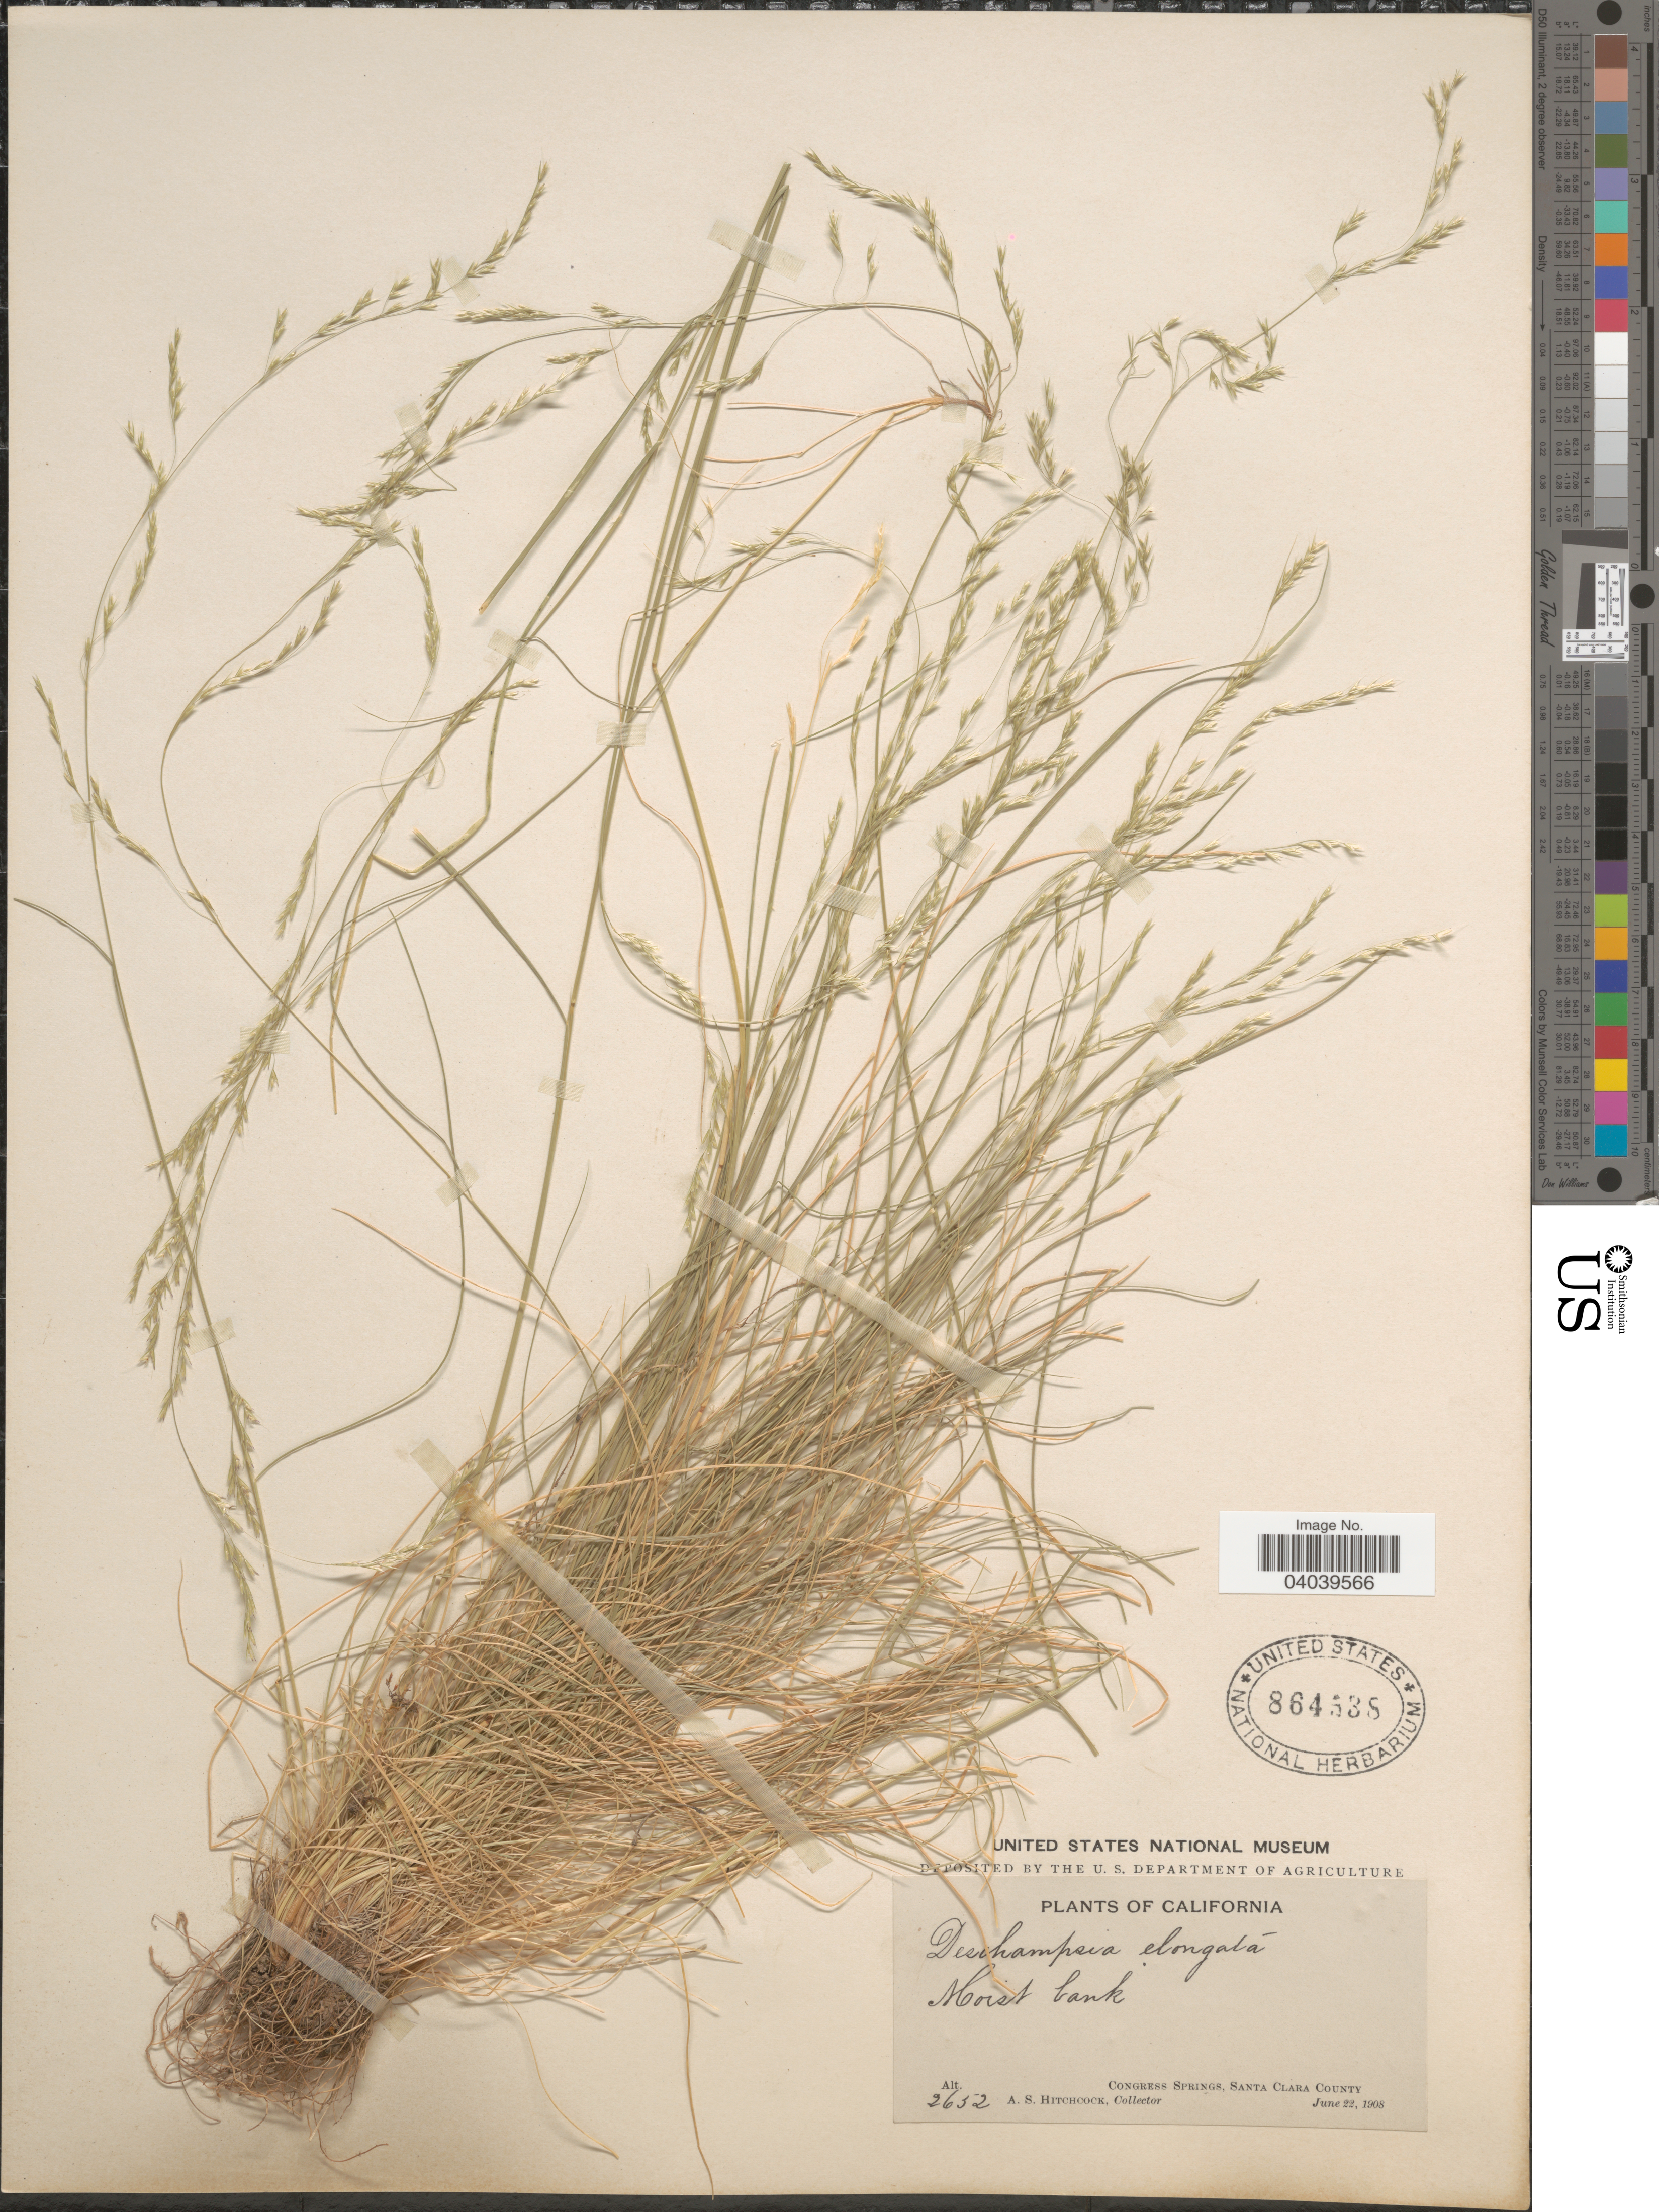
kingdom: Plantae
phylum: Tracheophyta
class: Liliopsida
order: Poales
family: Poaceae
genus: Deschampsia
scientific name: Deschampsia elongata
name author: (Hook.) Munro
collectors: A. S. Hitchcock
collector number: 2652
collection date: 1908-06-22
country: United States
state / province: California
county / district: Santa Clara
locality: Moist bank. Congress Springs, Santa Clara County.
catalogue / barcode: US 864538